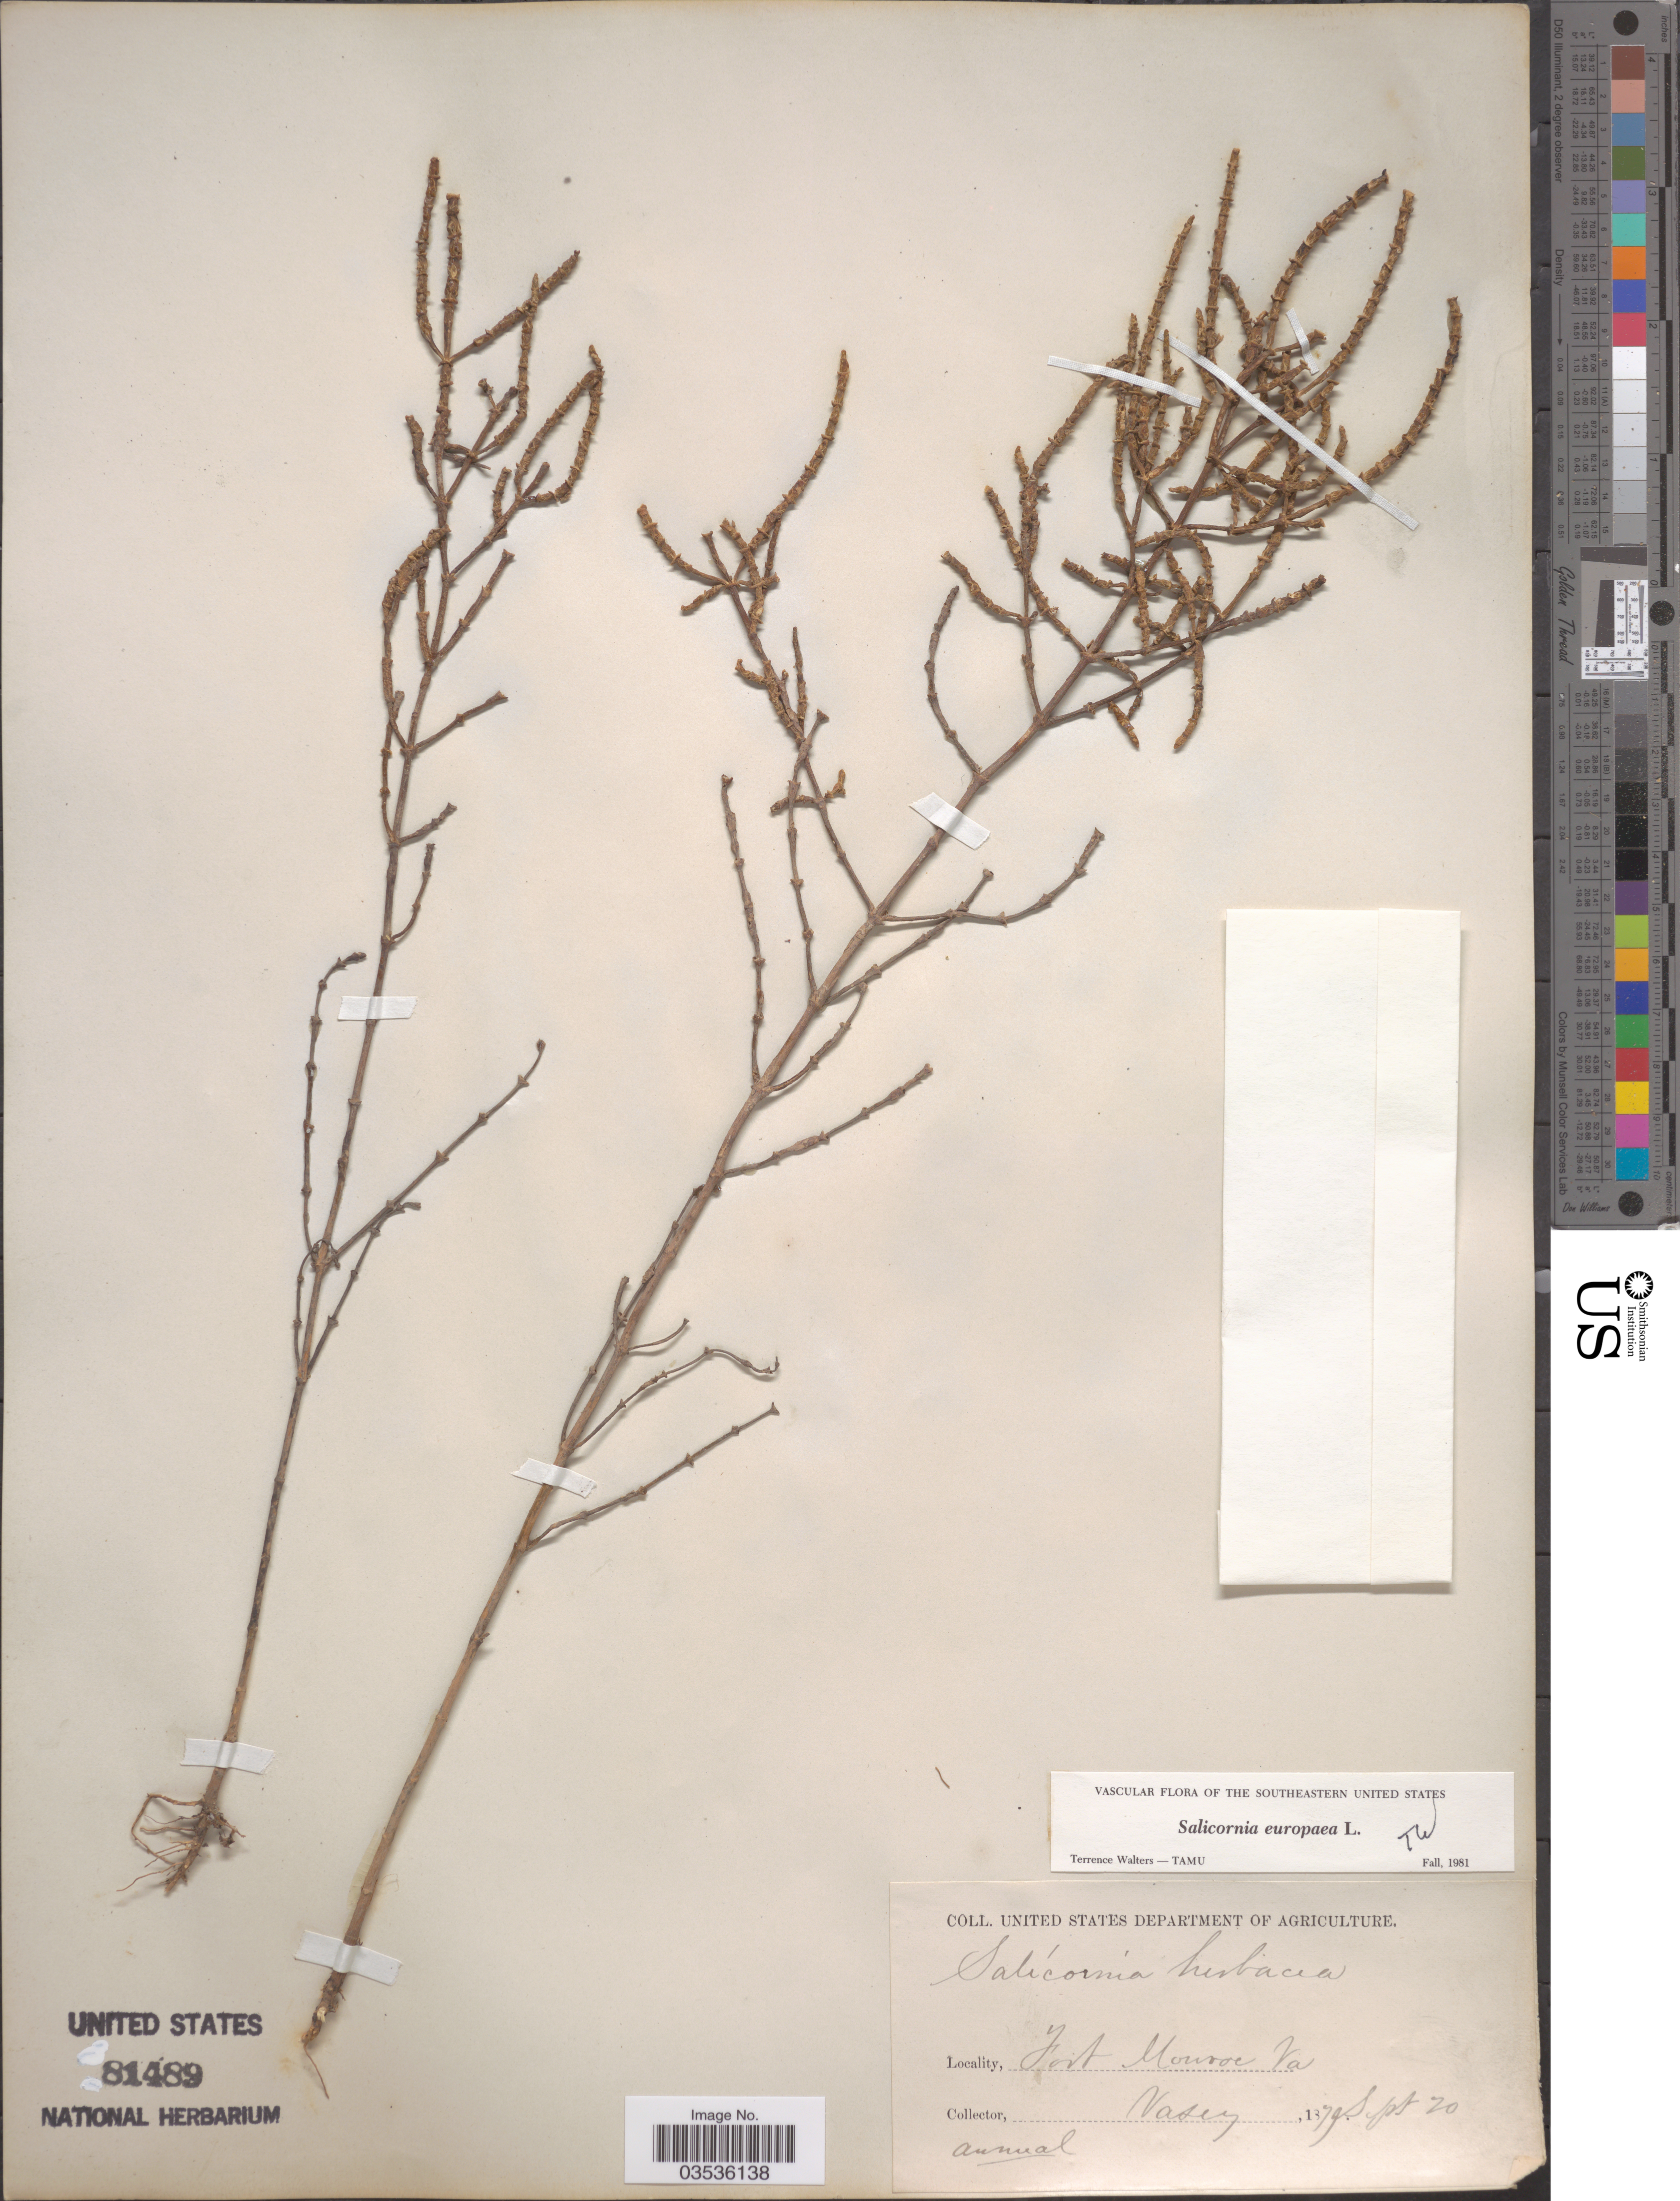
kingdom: Plantae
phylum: Tracheophyta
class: Magnoliopsida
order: Caryophyllales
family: Amaranthaceae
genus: Salicornia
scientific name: Salicornia europaea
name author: L.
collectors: Vasey, --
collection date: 1879-09-20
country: United States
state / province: Virginia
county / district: City of Hampton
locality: Fort Monroe.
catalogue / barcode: US 81489